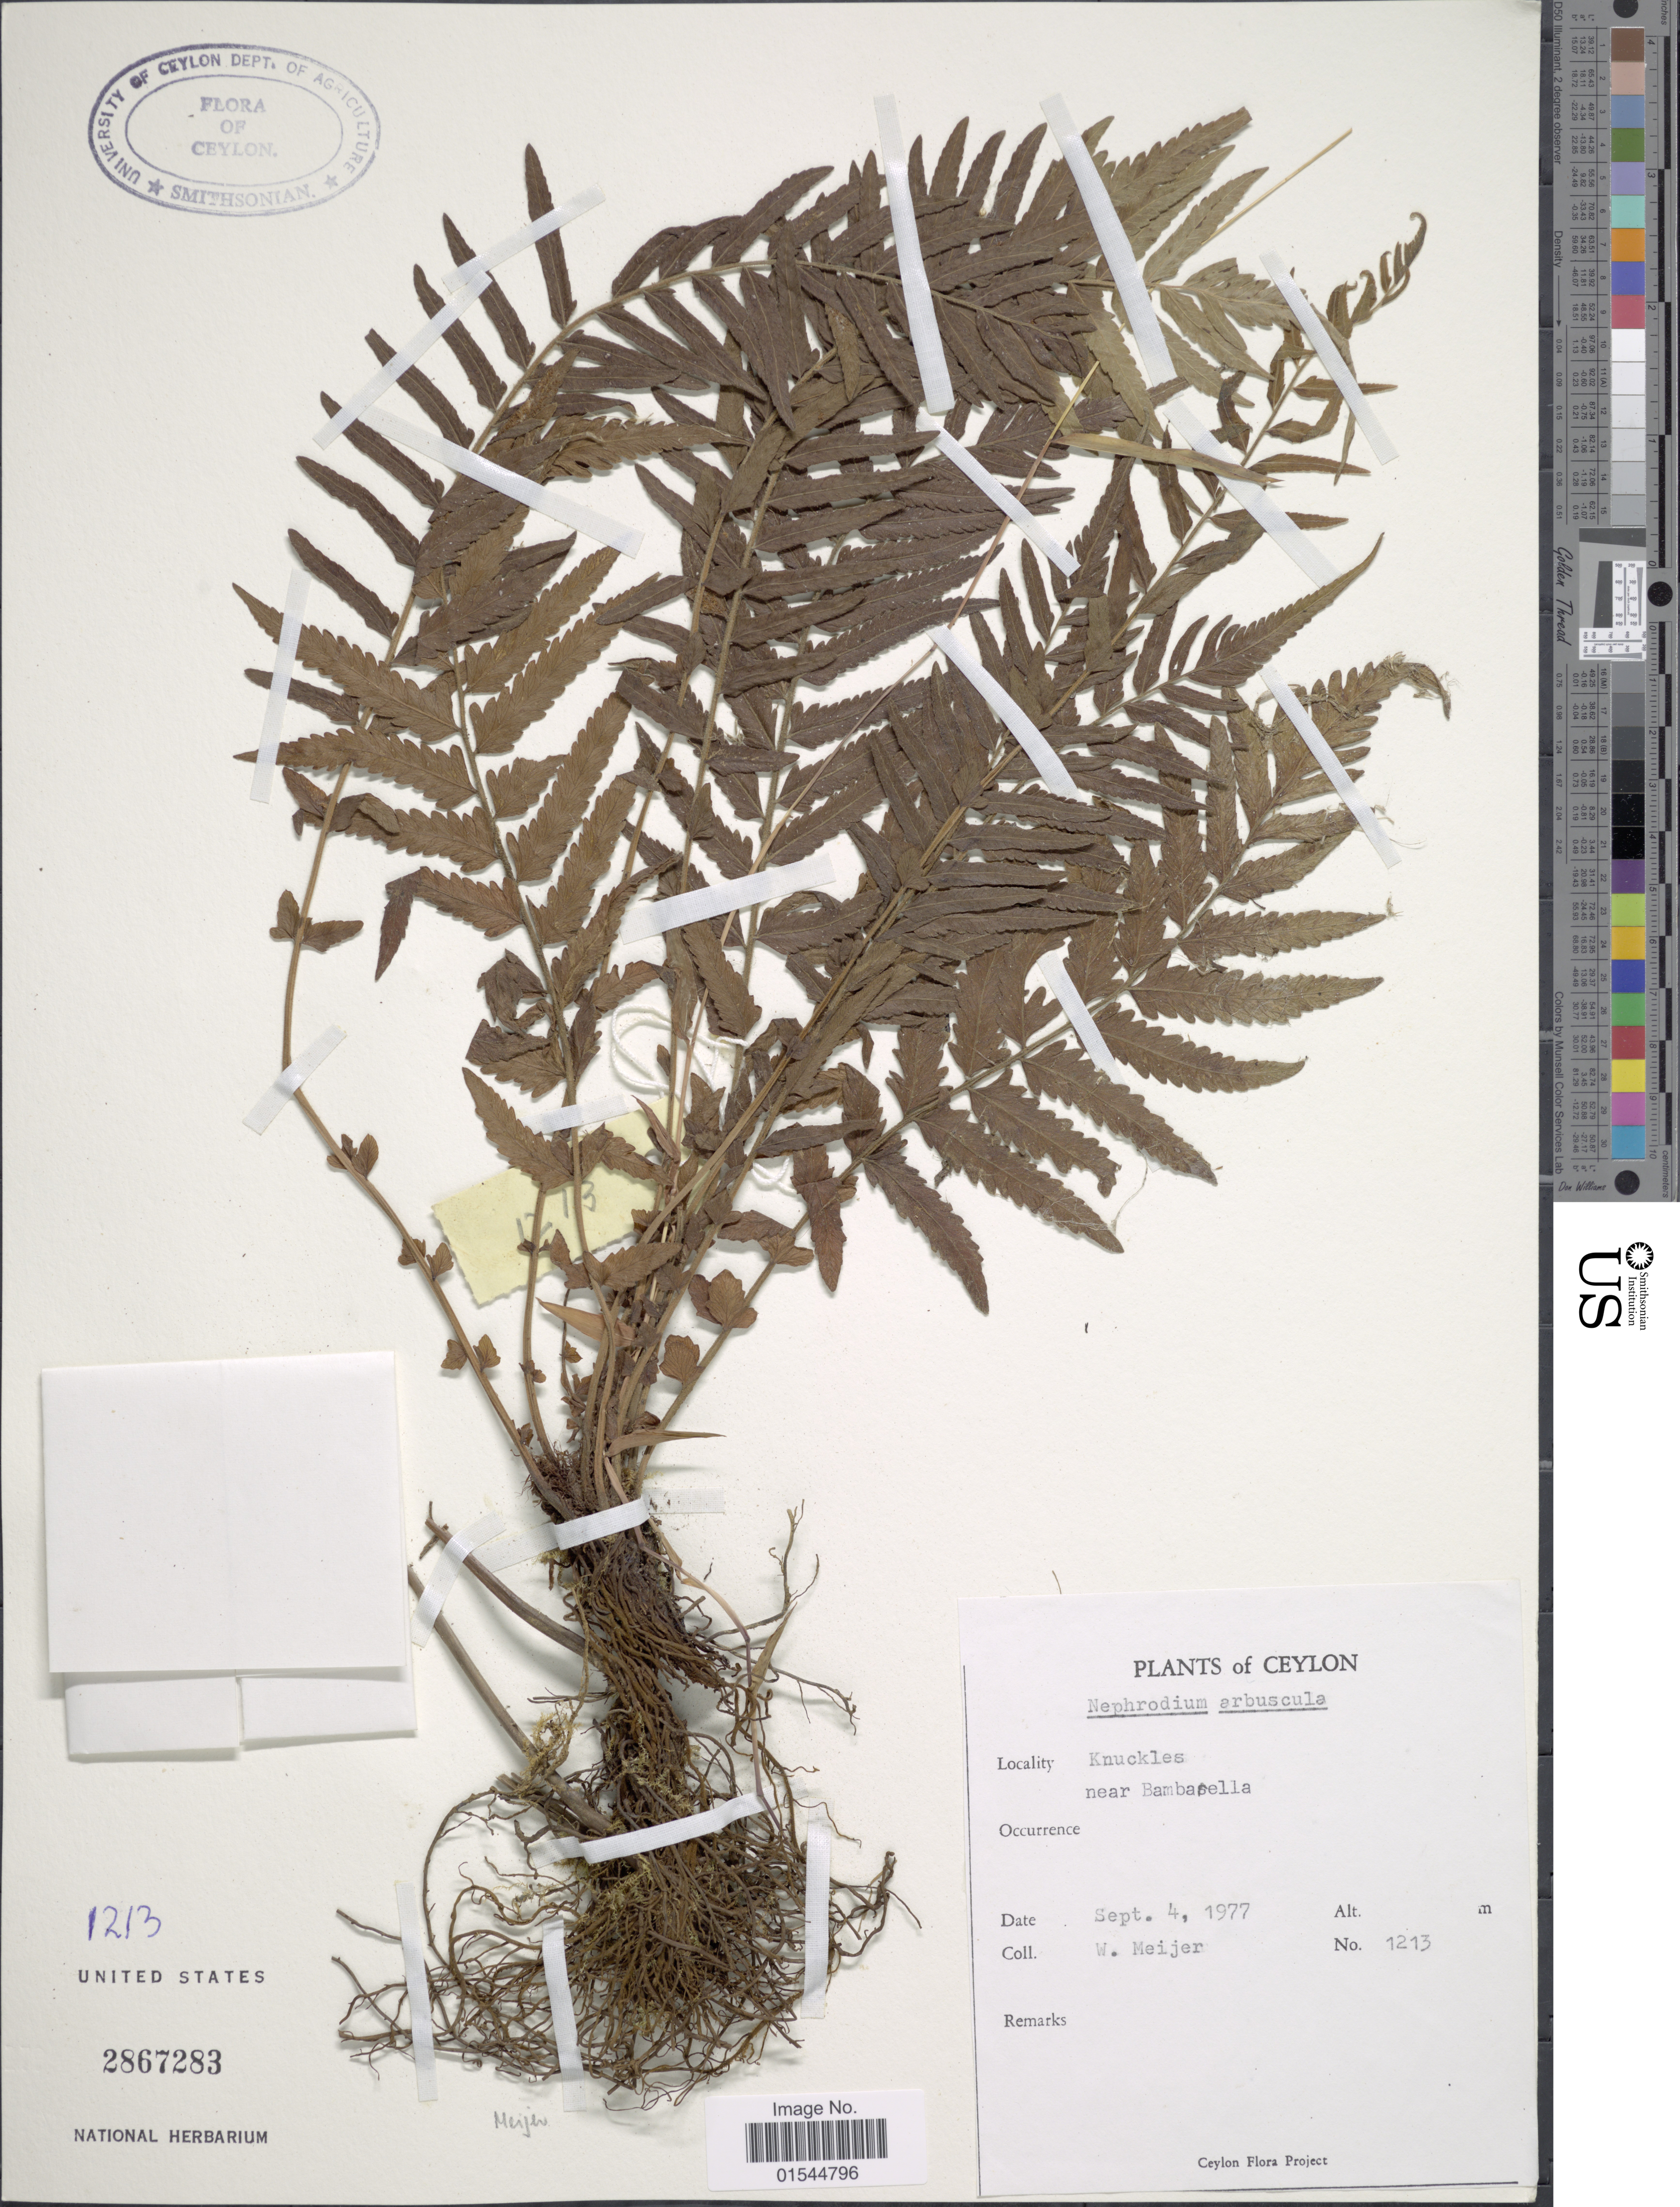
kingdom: Plantae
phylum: Tracheophyta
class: Polypodiopsida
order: Polypodiales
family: Thelypteridaceae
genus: Sphaerostephanos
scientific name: Sphaerostephanos arbuscula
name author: (Willd.) Holttum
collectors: W. Meijer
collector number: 1213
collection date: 1977-09-04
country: Sri Lanka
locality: Ceylon, Knuckles, near Bambasella [interpreted]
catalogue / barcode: US 2867283